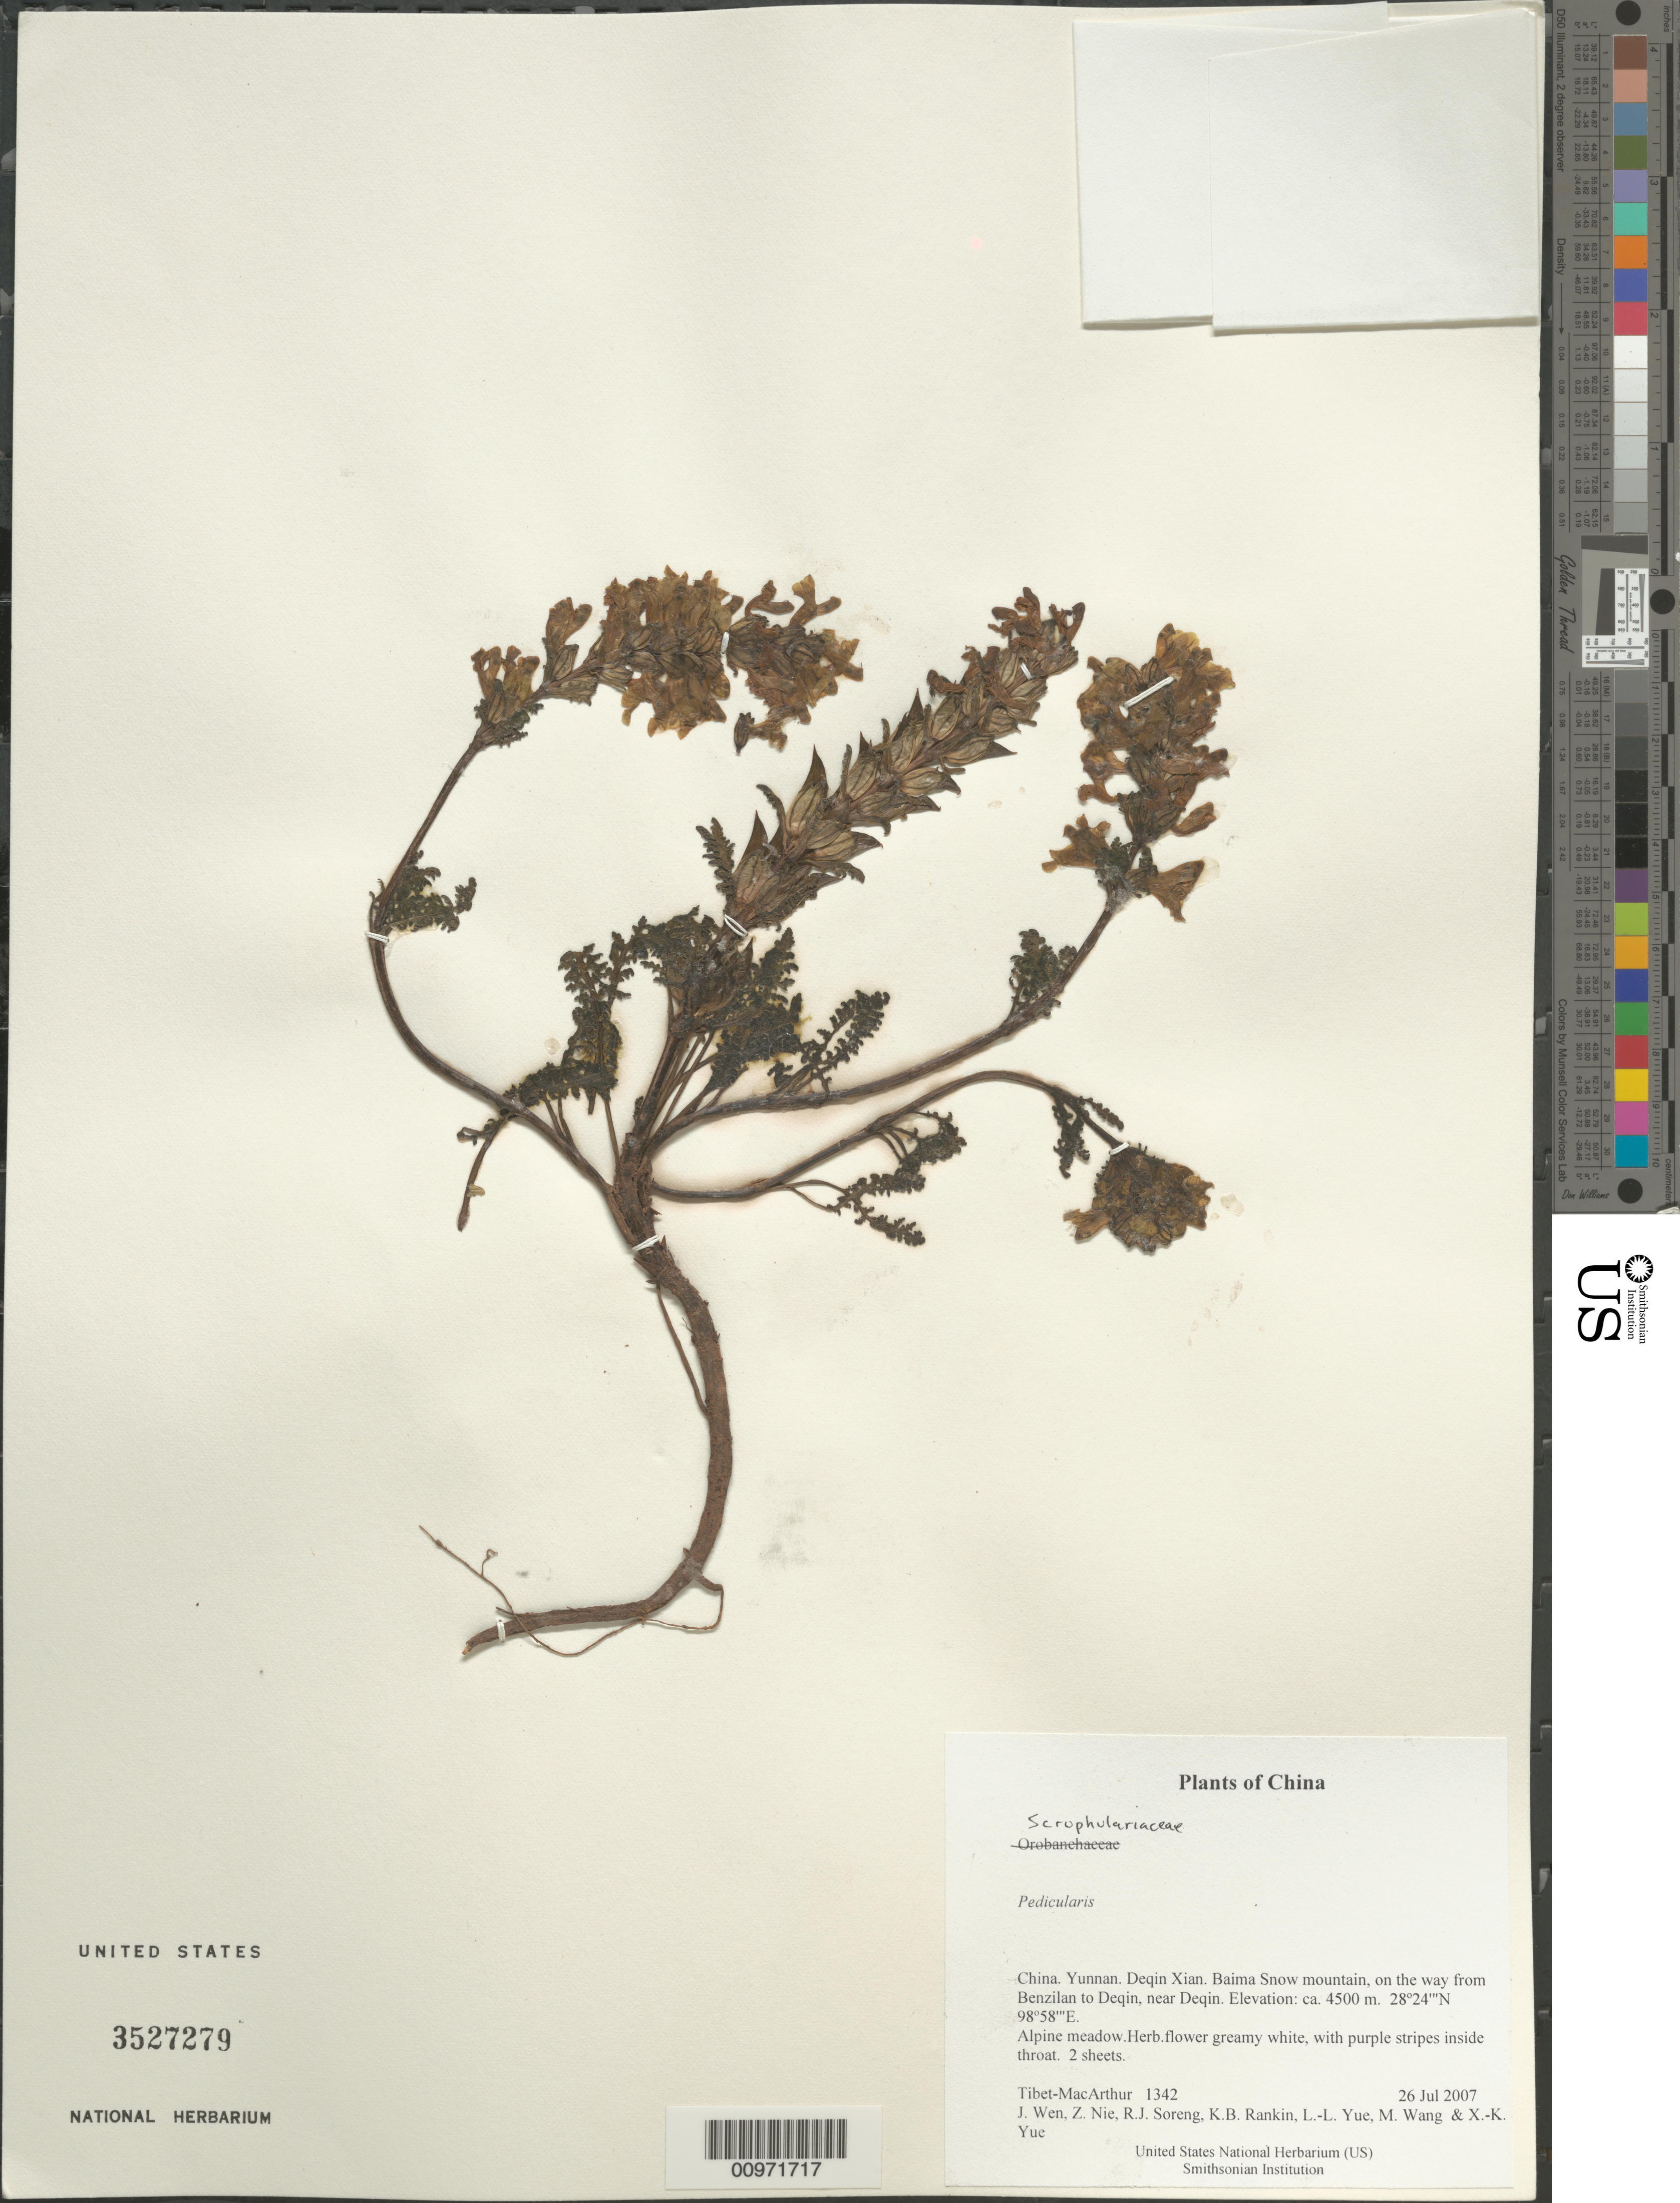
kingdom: Plantae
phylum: Tracheophyta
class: Magnoliopsida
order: Lamiales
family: Orobanchaceae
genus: Pedicularis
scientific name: Pedicularis sp.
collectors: Tibet-MacArthur, J. Wen, Z. Nie, R. J. Soreng, K. Rankin, L. Yue, M. Wang & X. Yue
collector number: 1342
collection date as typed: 26 Jul 2007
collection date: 2007-07-26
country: China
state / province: Yunnan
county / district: Deqin Xian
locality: Baima Snow mountain, on the way from Benzilan to Deqin, near Deqin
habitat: Alpine meadow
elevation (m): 4500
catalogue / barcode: US 3527279